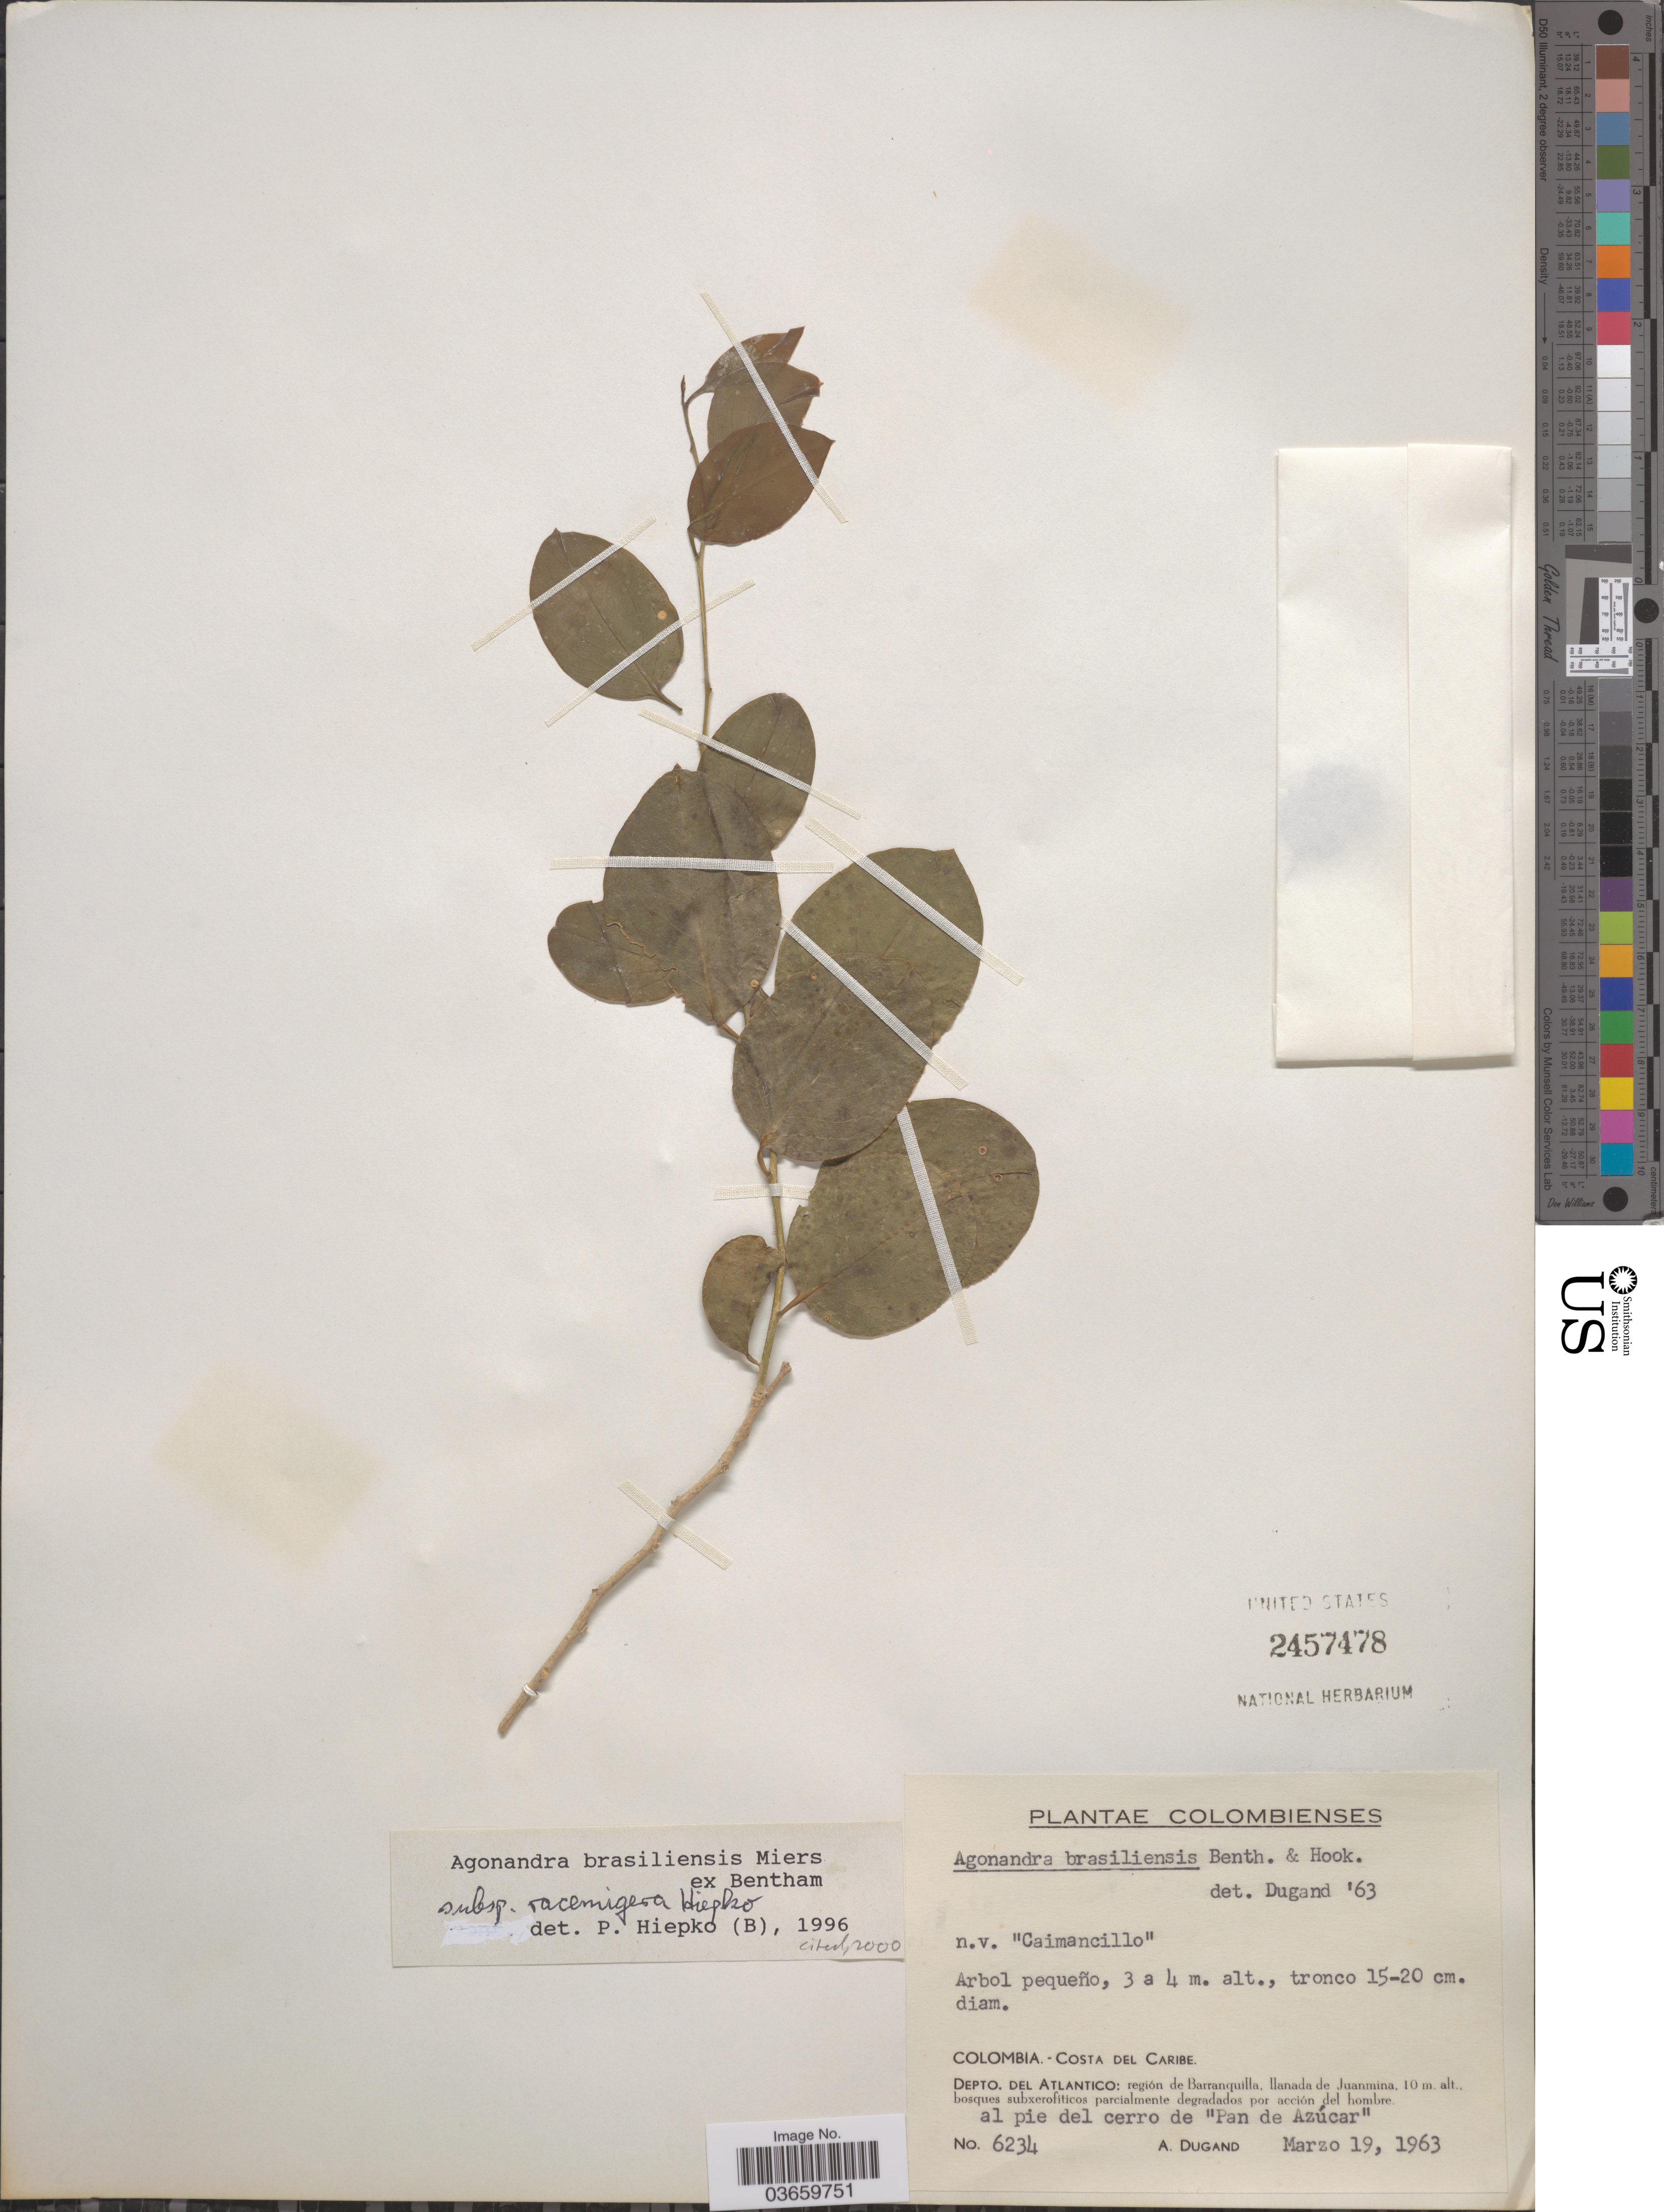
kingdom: Plantae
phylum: Tracheophyta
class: Magnoliopsida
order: Santalales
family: Opiliaceae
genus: Agonandra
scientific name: Agonandra brasiliensis subsp. racemigera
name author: Hiepko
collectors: A. Dugand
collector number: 6234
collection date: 1963-03-19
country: Colombia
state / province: Atlántico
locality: Costa del Caribe. Depto. del Atlantico: región de Barranquilla, llanada de Juanmina. Al pie del cerro de "Pan de Azúcar".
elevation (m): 10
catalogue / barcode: US 2457478